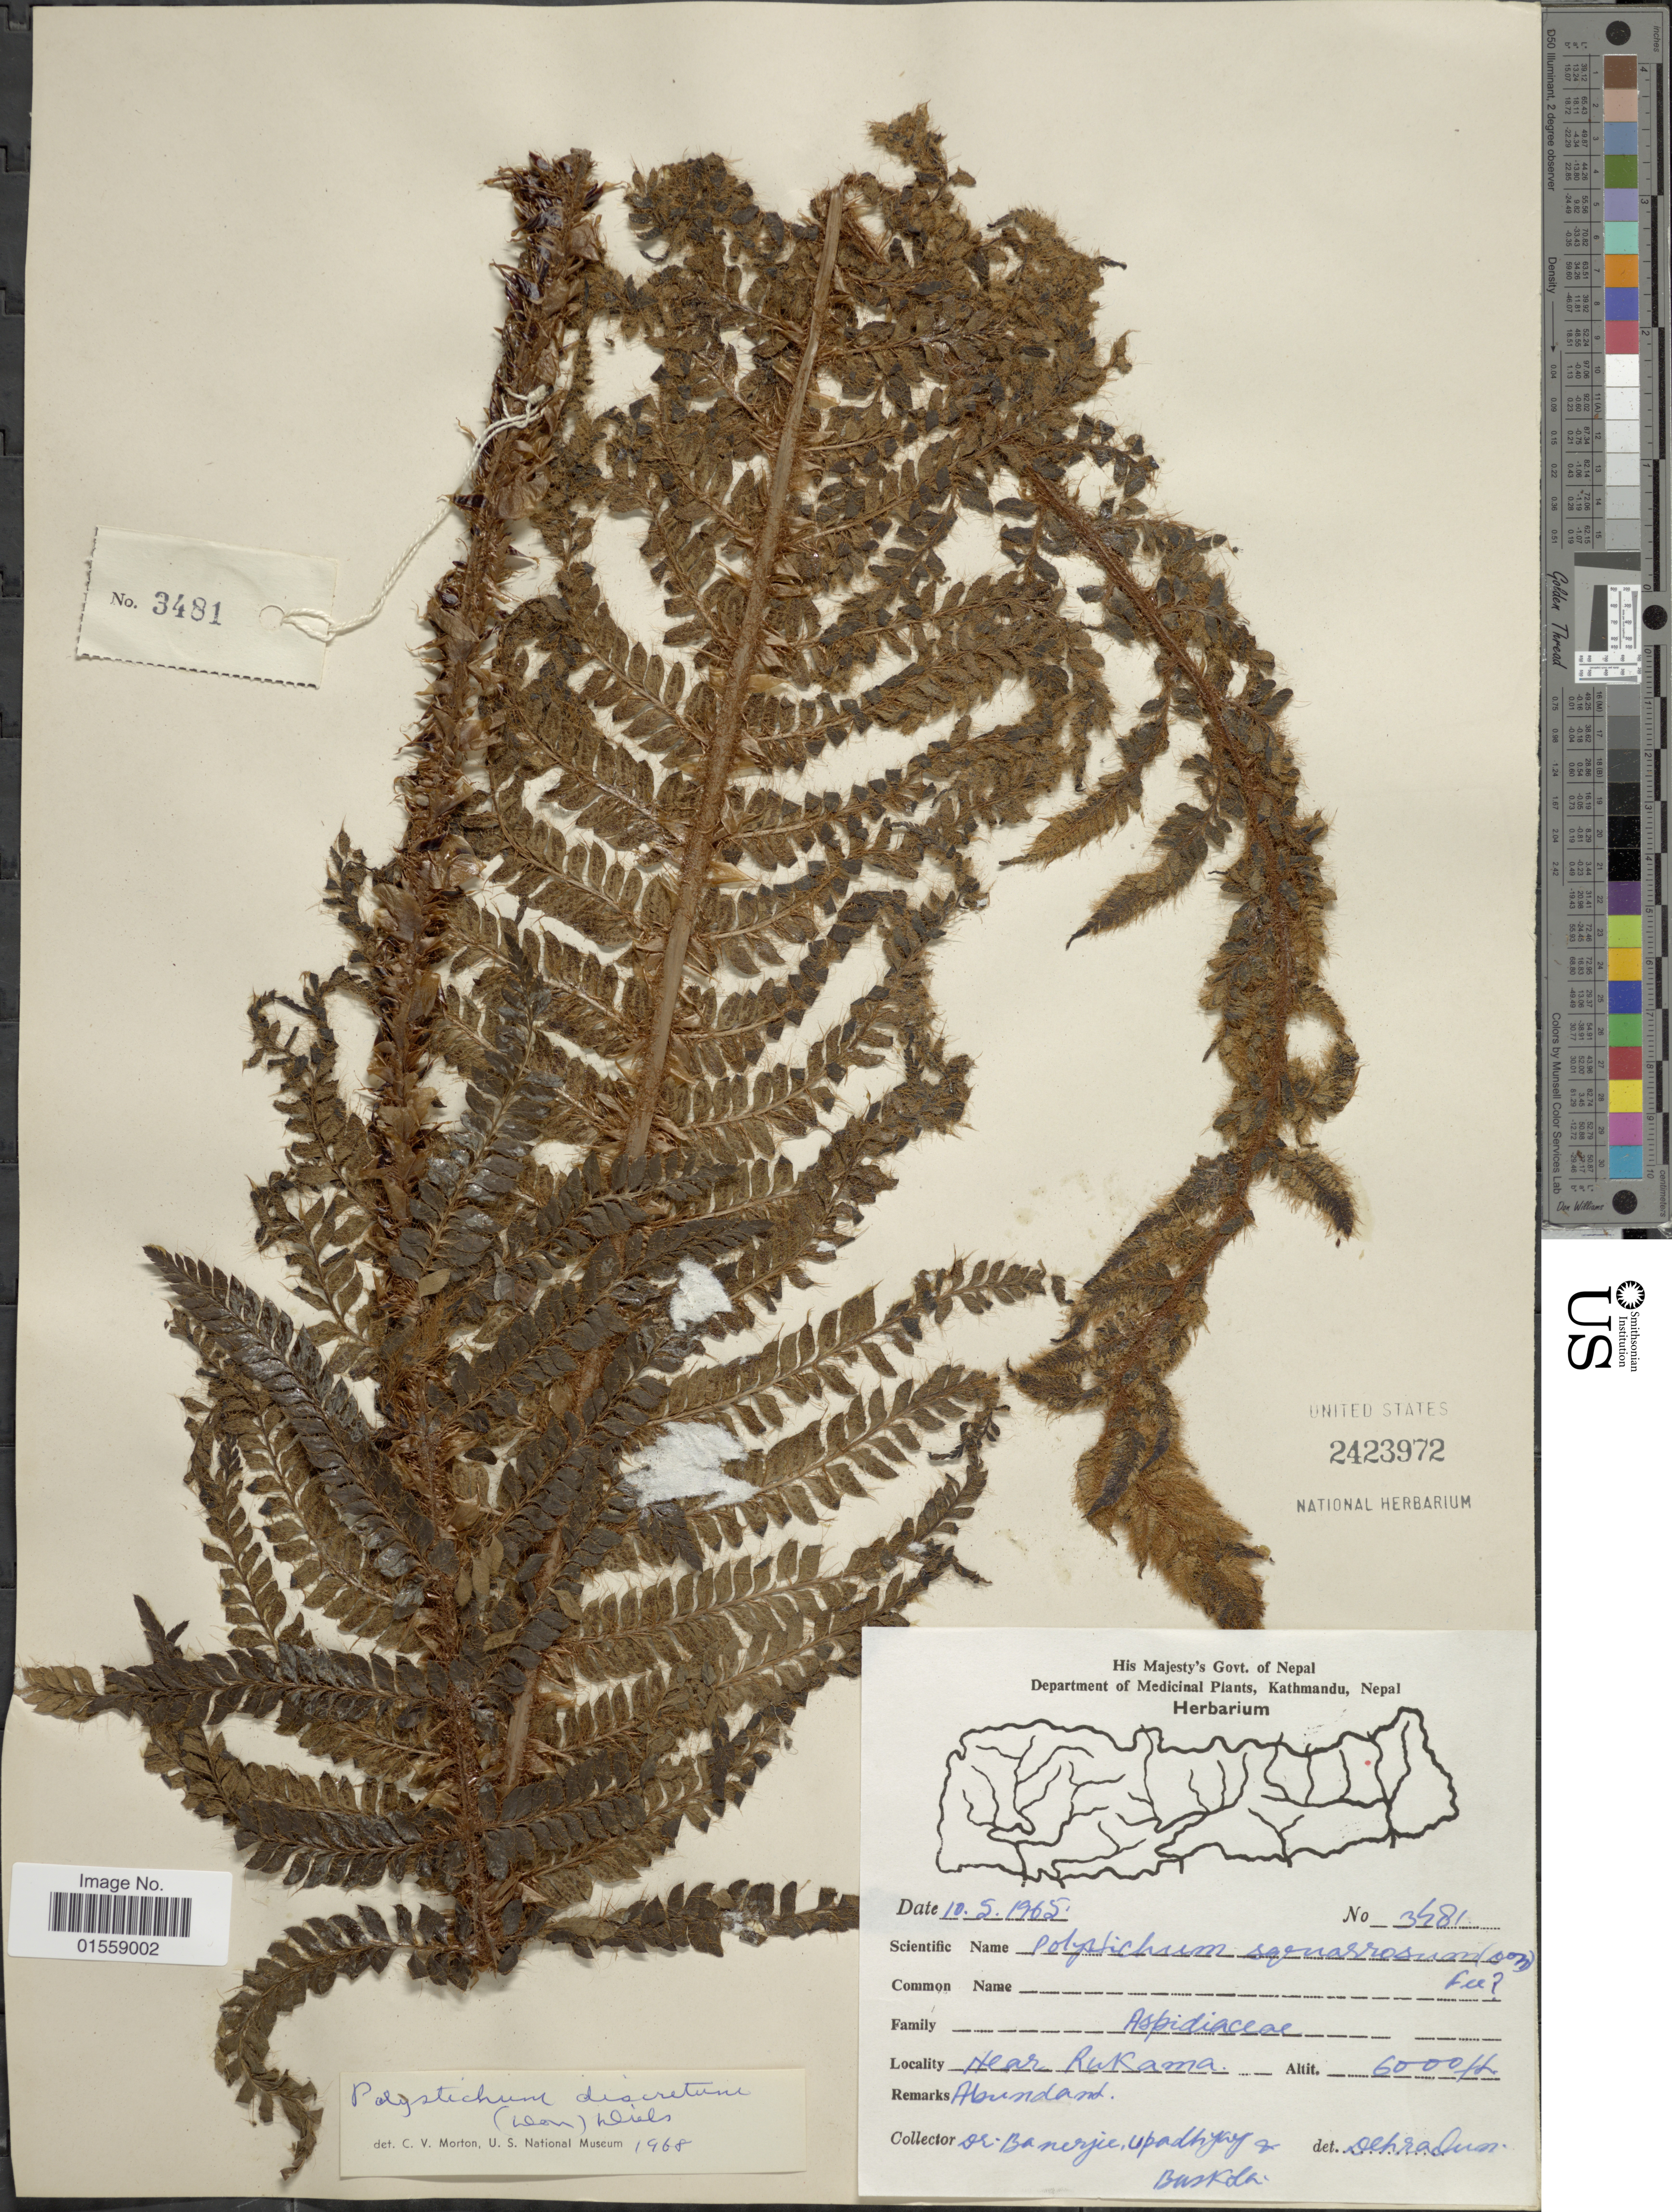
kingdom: Plantae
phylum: Tracheophyta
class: Polypodiopsida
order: Polypodiales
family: Dryopteridaceae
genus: Polystichum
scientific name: Polystichum discretum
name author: (D. Don) J. Sm.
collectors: -. Banerjee, Upadhyay, -- & -. Baskda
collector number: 3481*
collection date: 1965-05-10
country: India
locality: Near Rukama.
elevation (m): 1829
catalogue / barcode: US 2423972